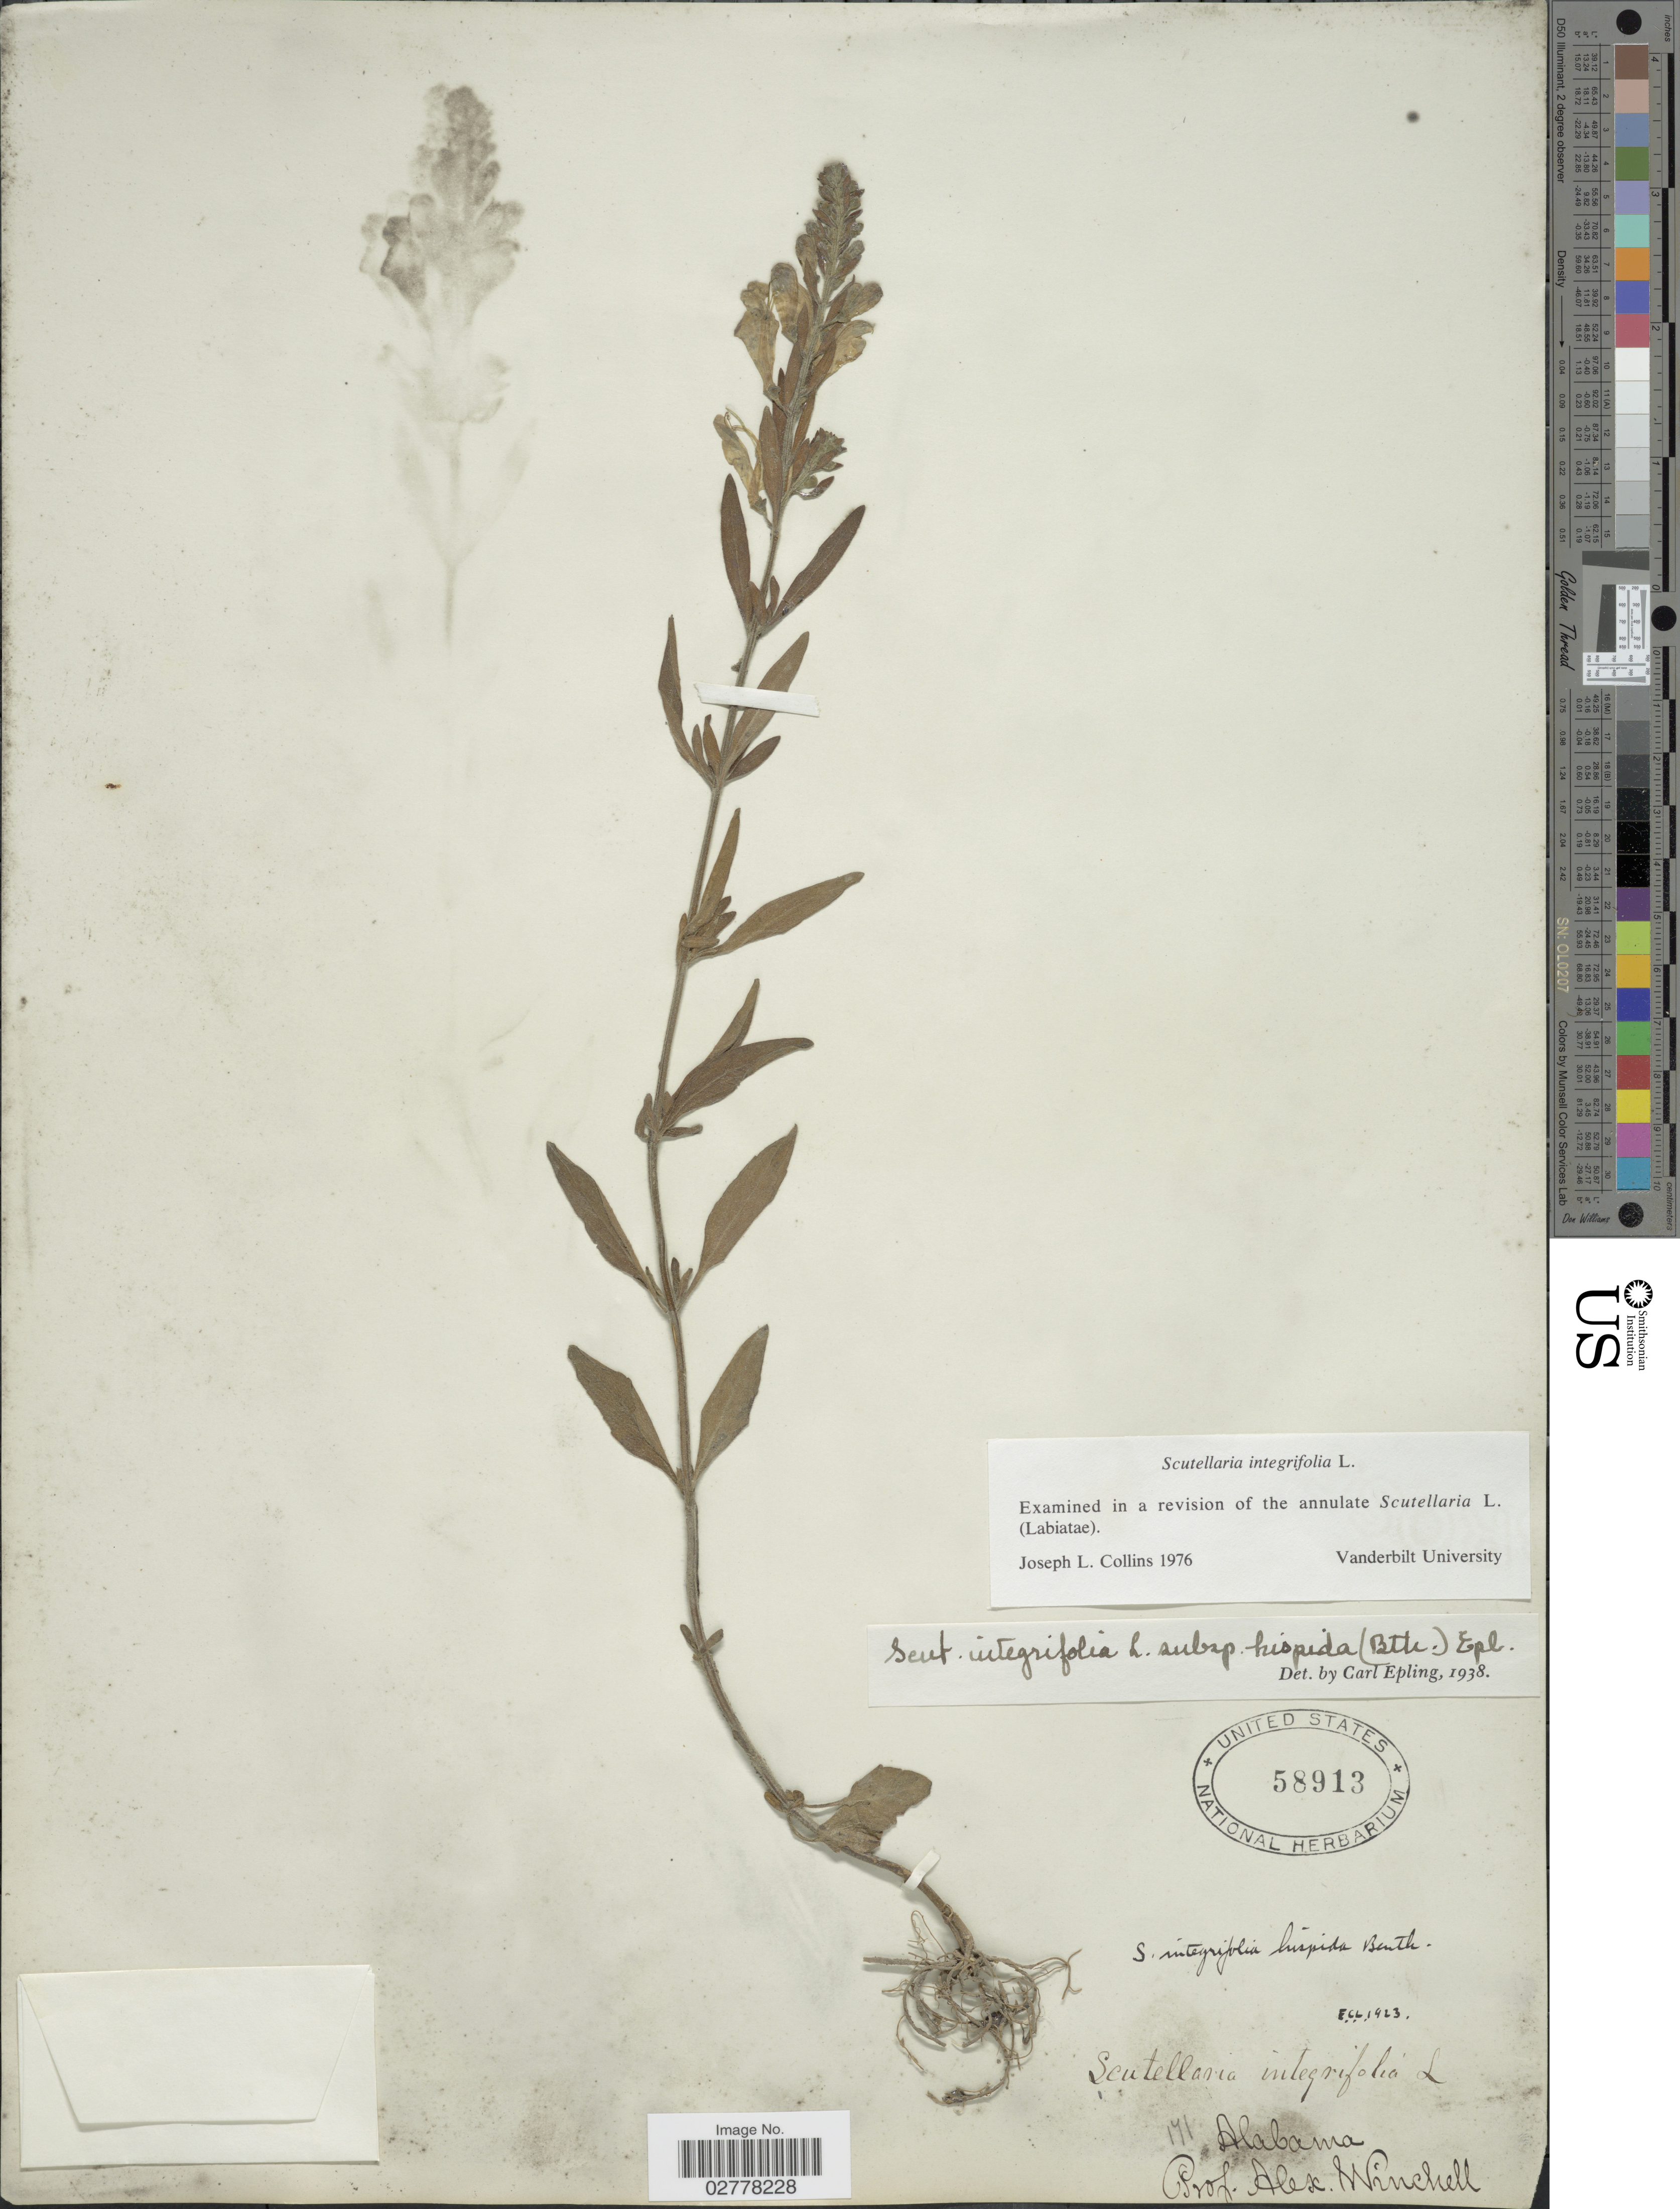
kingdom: Plantae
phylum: Tracheophyta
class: Magnoliopsida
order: Lamiales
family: Lamiaceae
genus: Scutellaria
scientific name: Scutellaria integrifolia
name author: L.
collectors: A. Winchell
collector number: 171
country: United States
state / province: Alabama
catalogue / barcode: US 58913